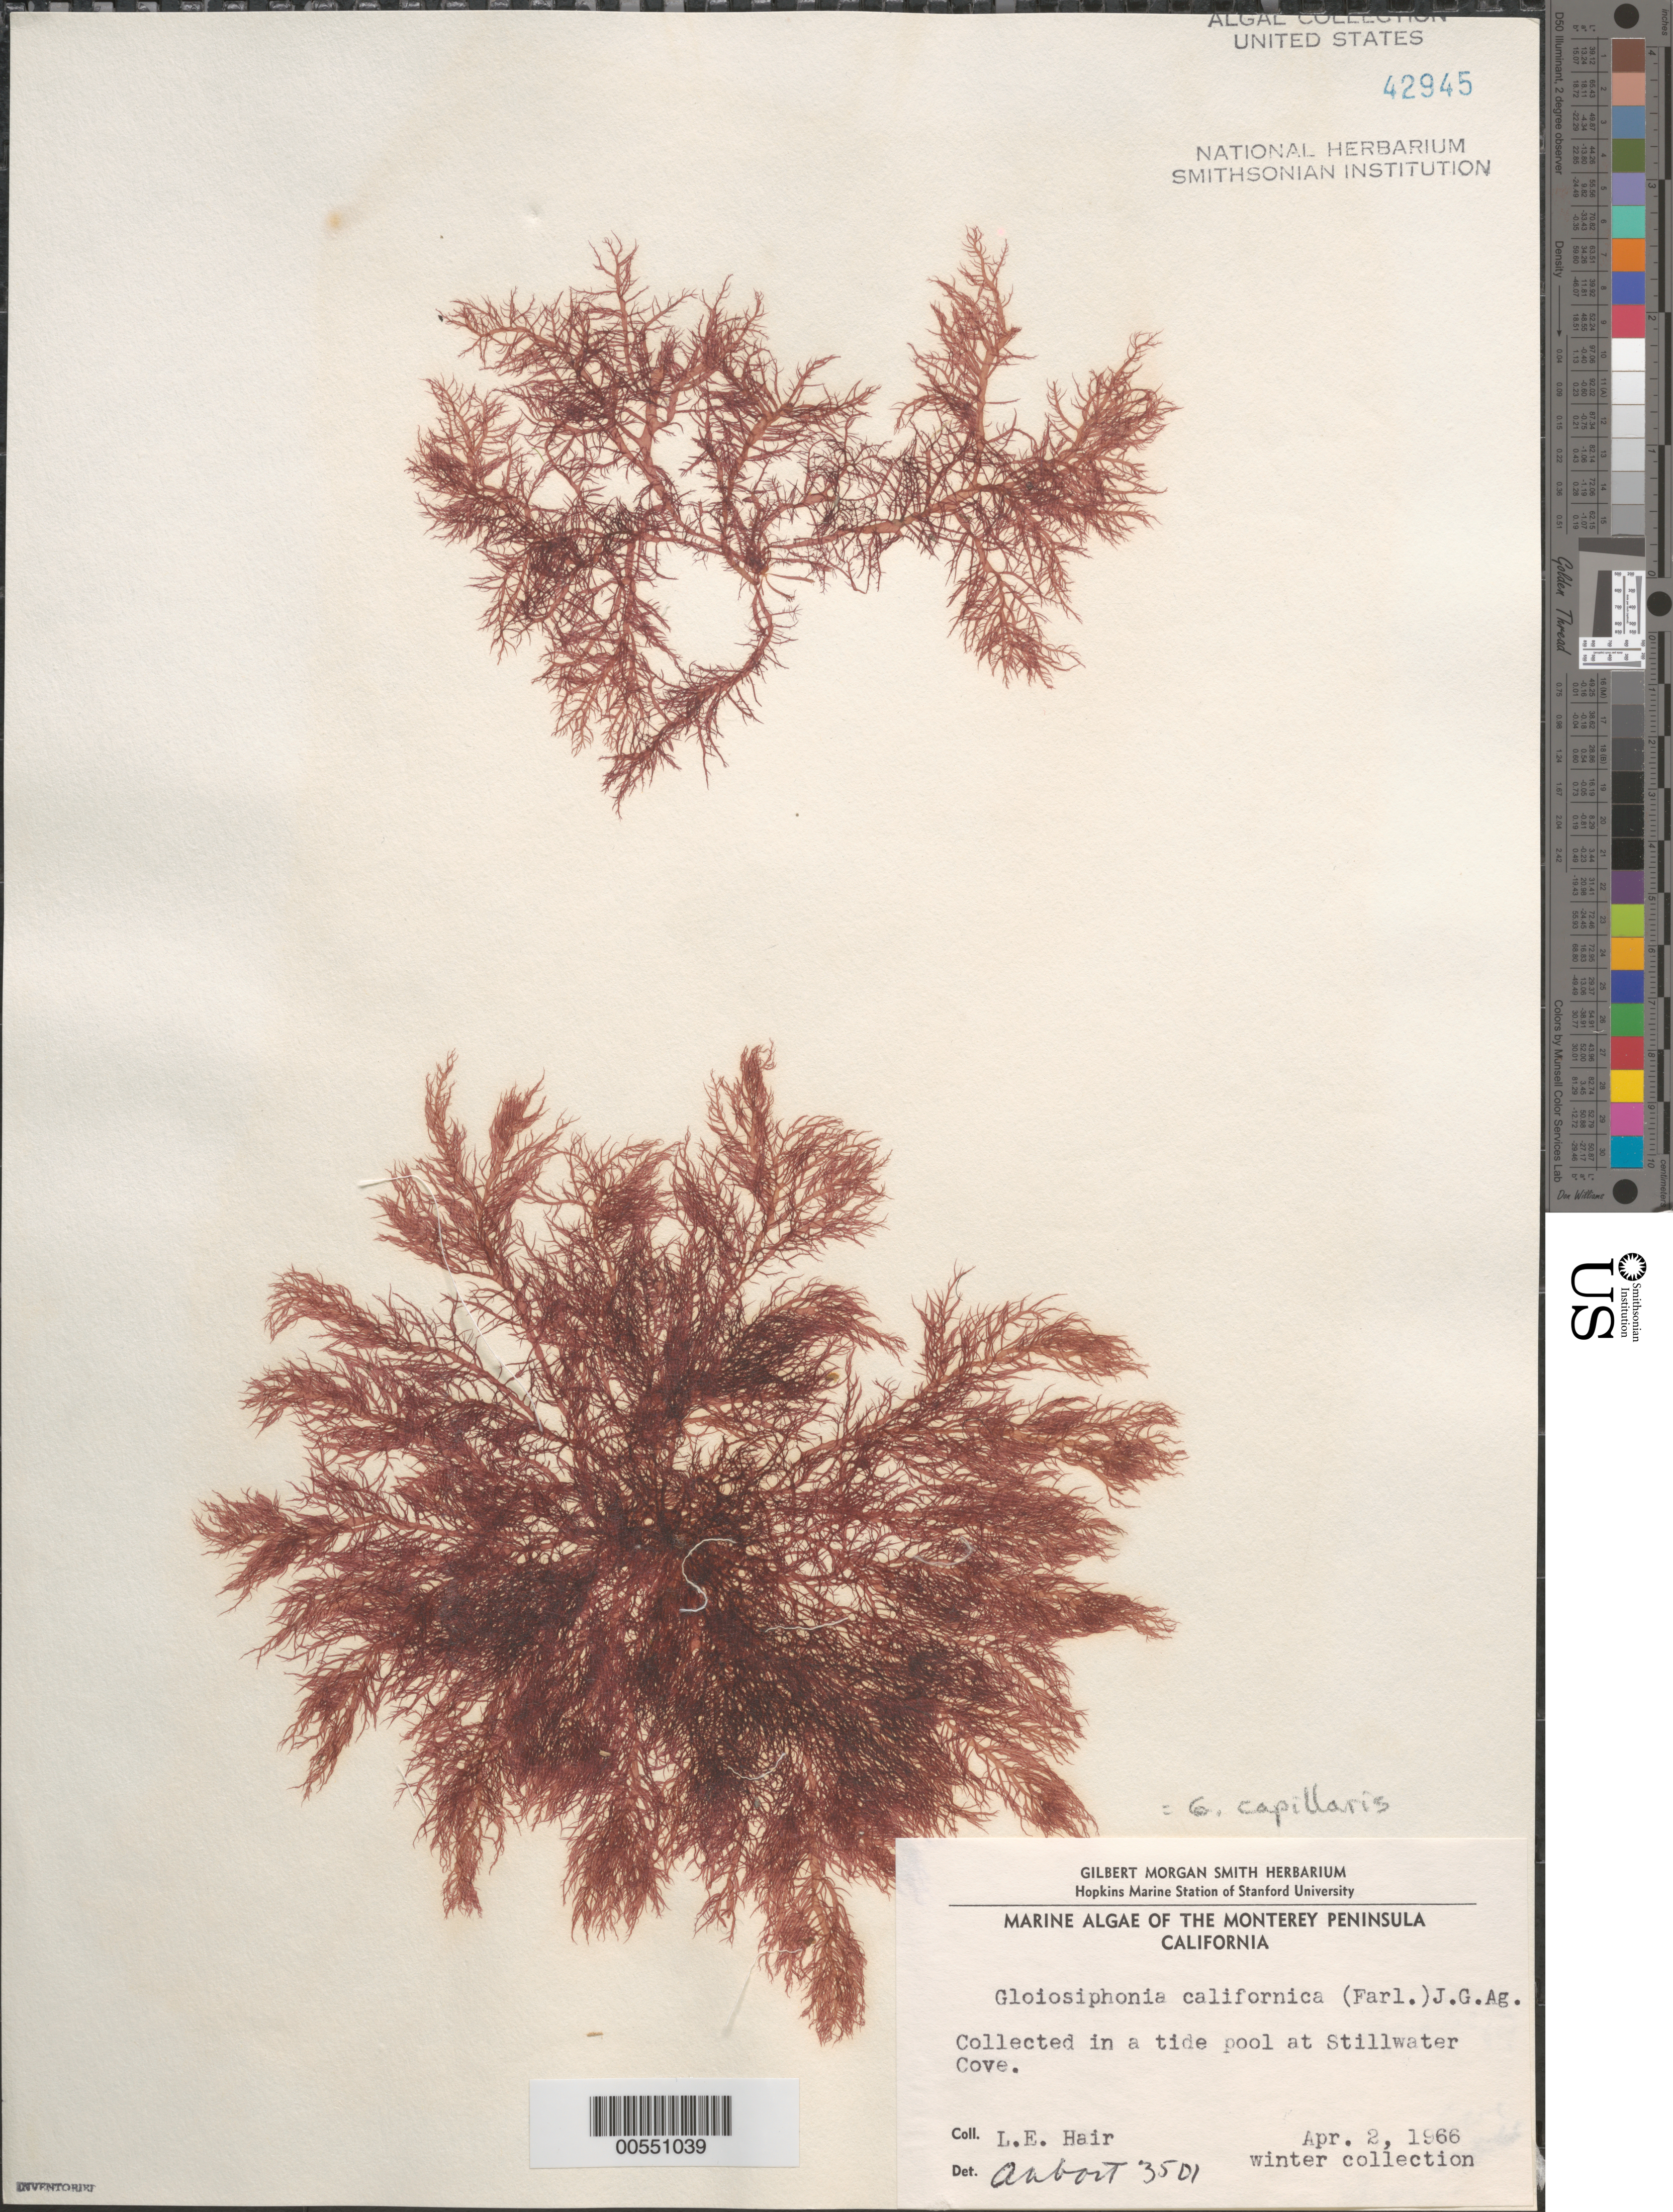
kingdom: Plantae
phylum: Rhodophyta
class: Florideophyceae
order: Gigartinales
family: Gloiosiphoniaceae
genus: Gloiosiphonia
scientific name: Gloiosiphonia capillaris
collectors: L. Hair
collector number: IAA 3501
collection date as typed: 02 Apr 1966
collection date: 1966-04-02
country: United States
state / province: California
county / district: Monterey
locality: Stillwater Cove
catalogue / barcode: US 42945